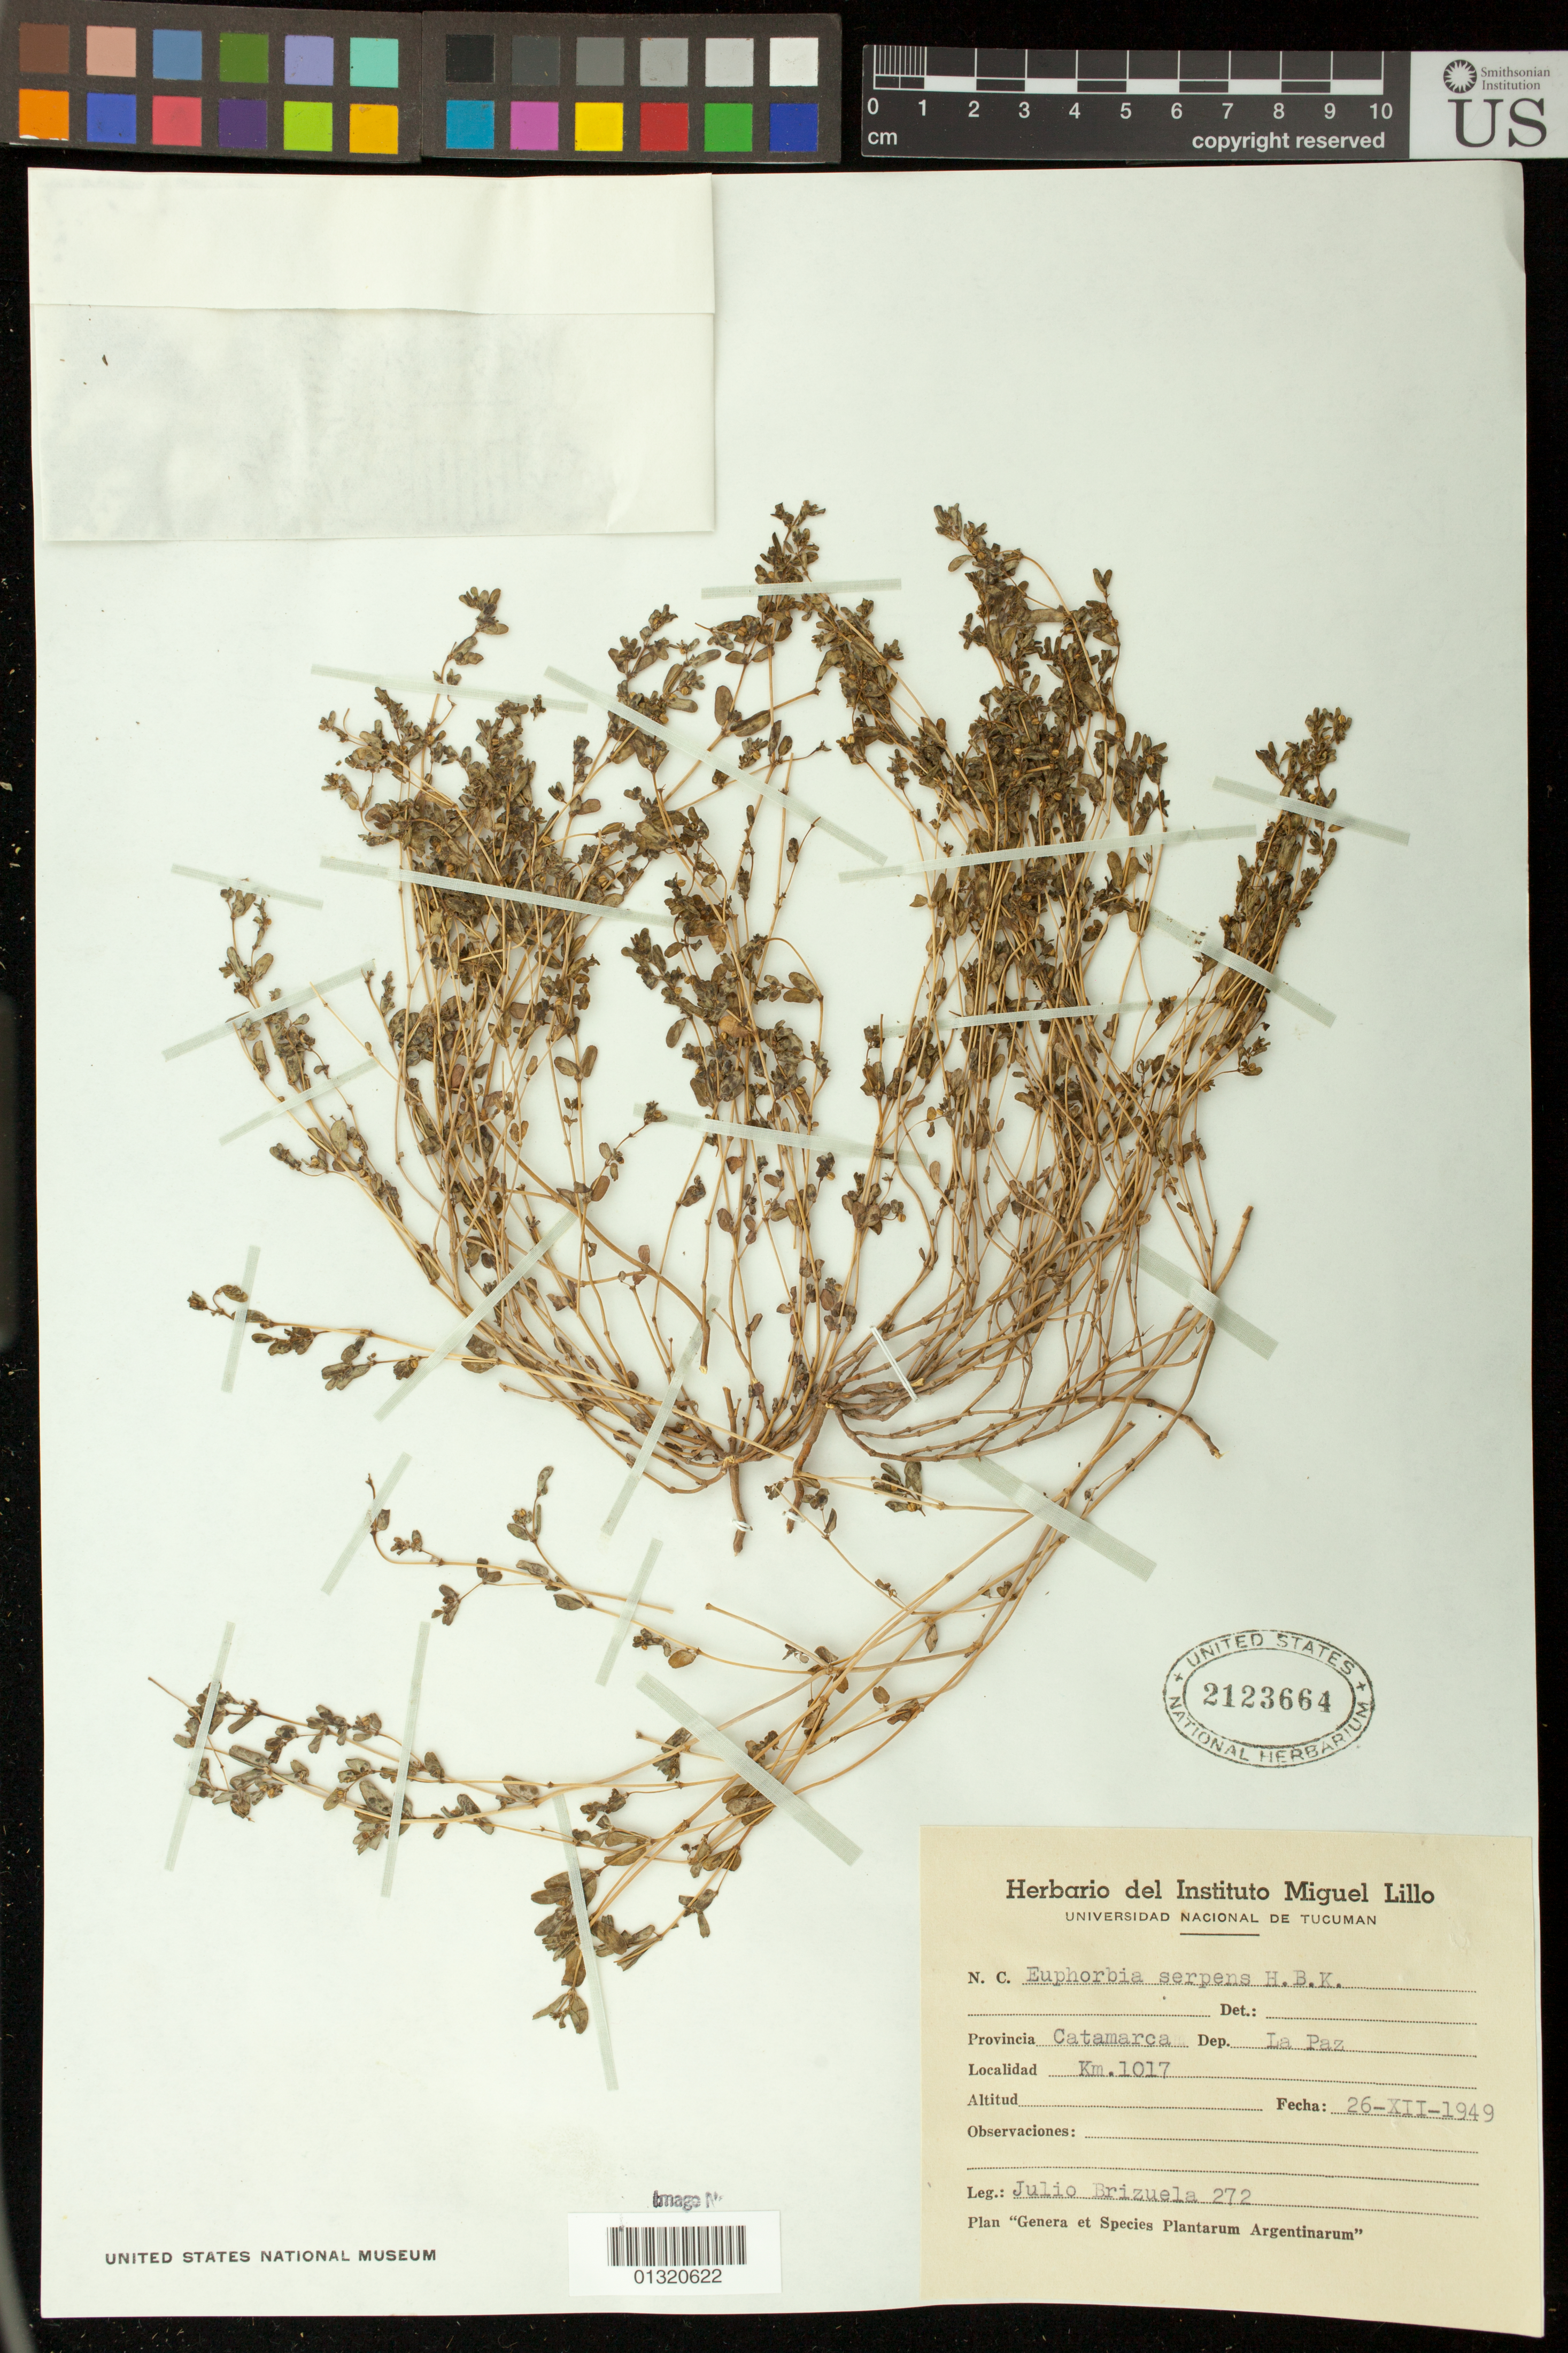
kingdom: Plantae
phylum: Tracheophyta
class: Magnoliopsida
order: Malpighiales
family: Euphorbiaceae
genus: Euphorbia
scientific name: Euphorbia serpens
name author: Kunth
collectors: J. Brizuela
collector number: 272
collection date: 1949-12-26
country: Argentina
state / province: Catamarca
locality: La Paz; Km.1017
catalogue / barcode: US 2123664